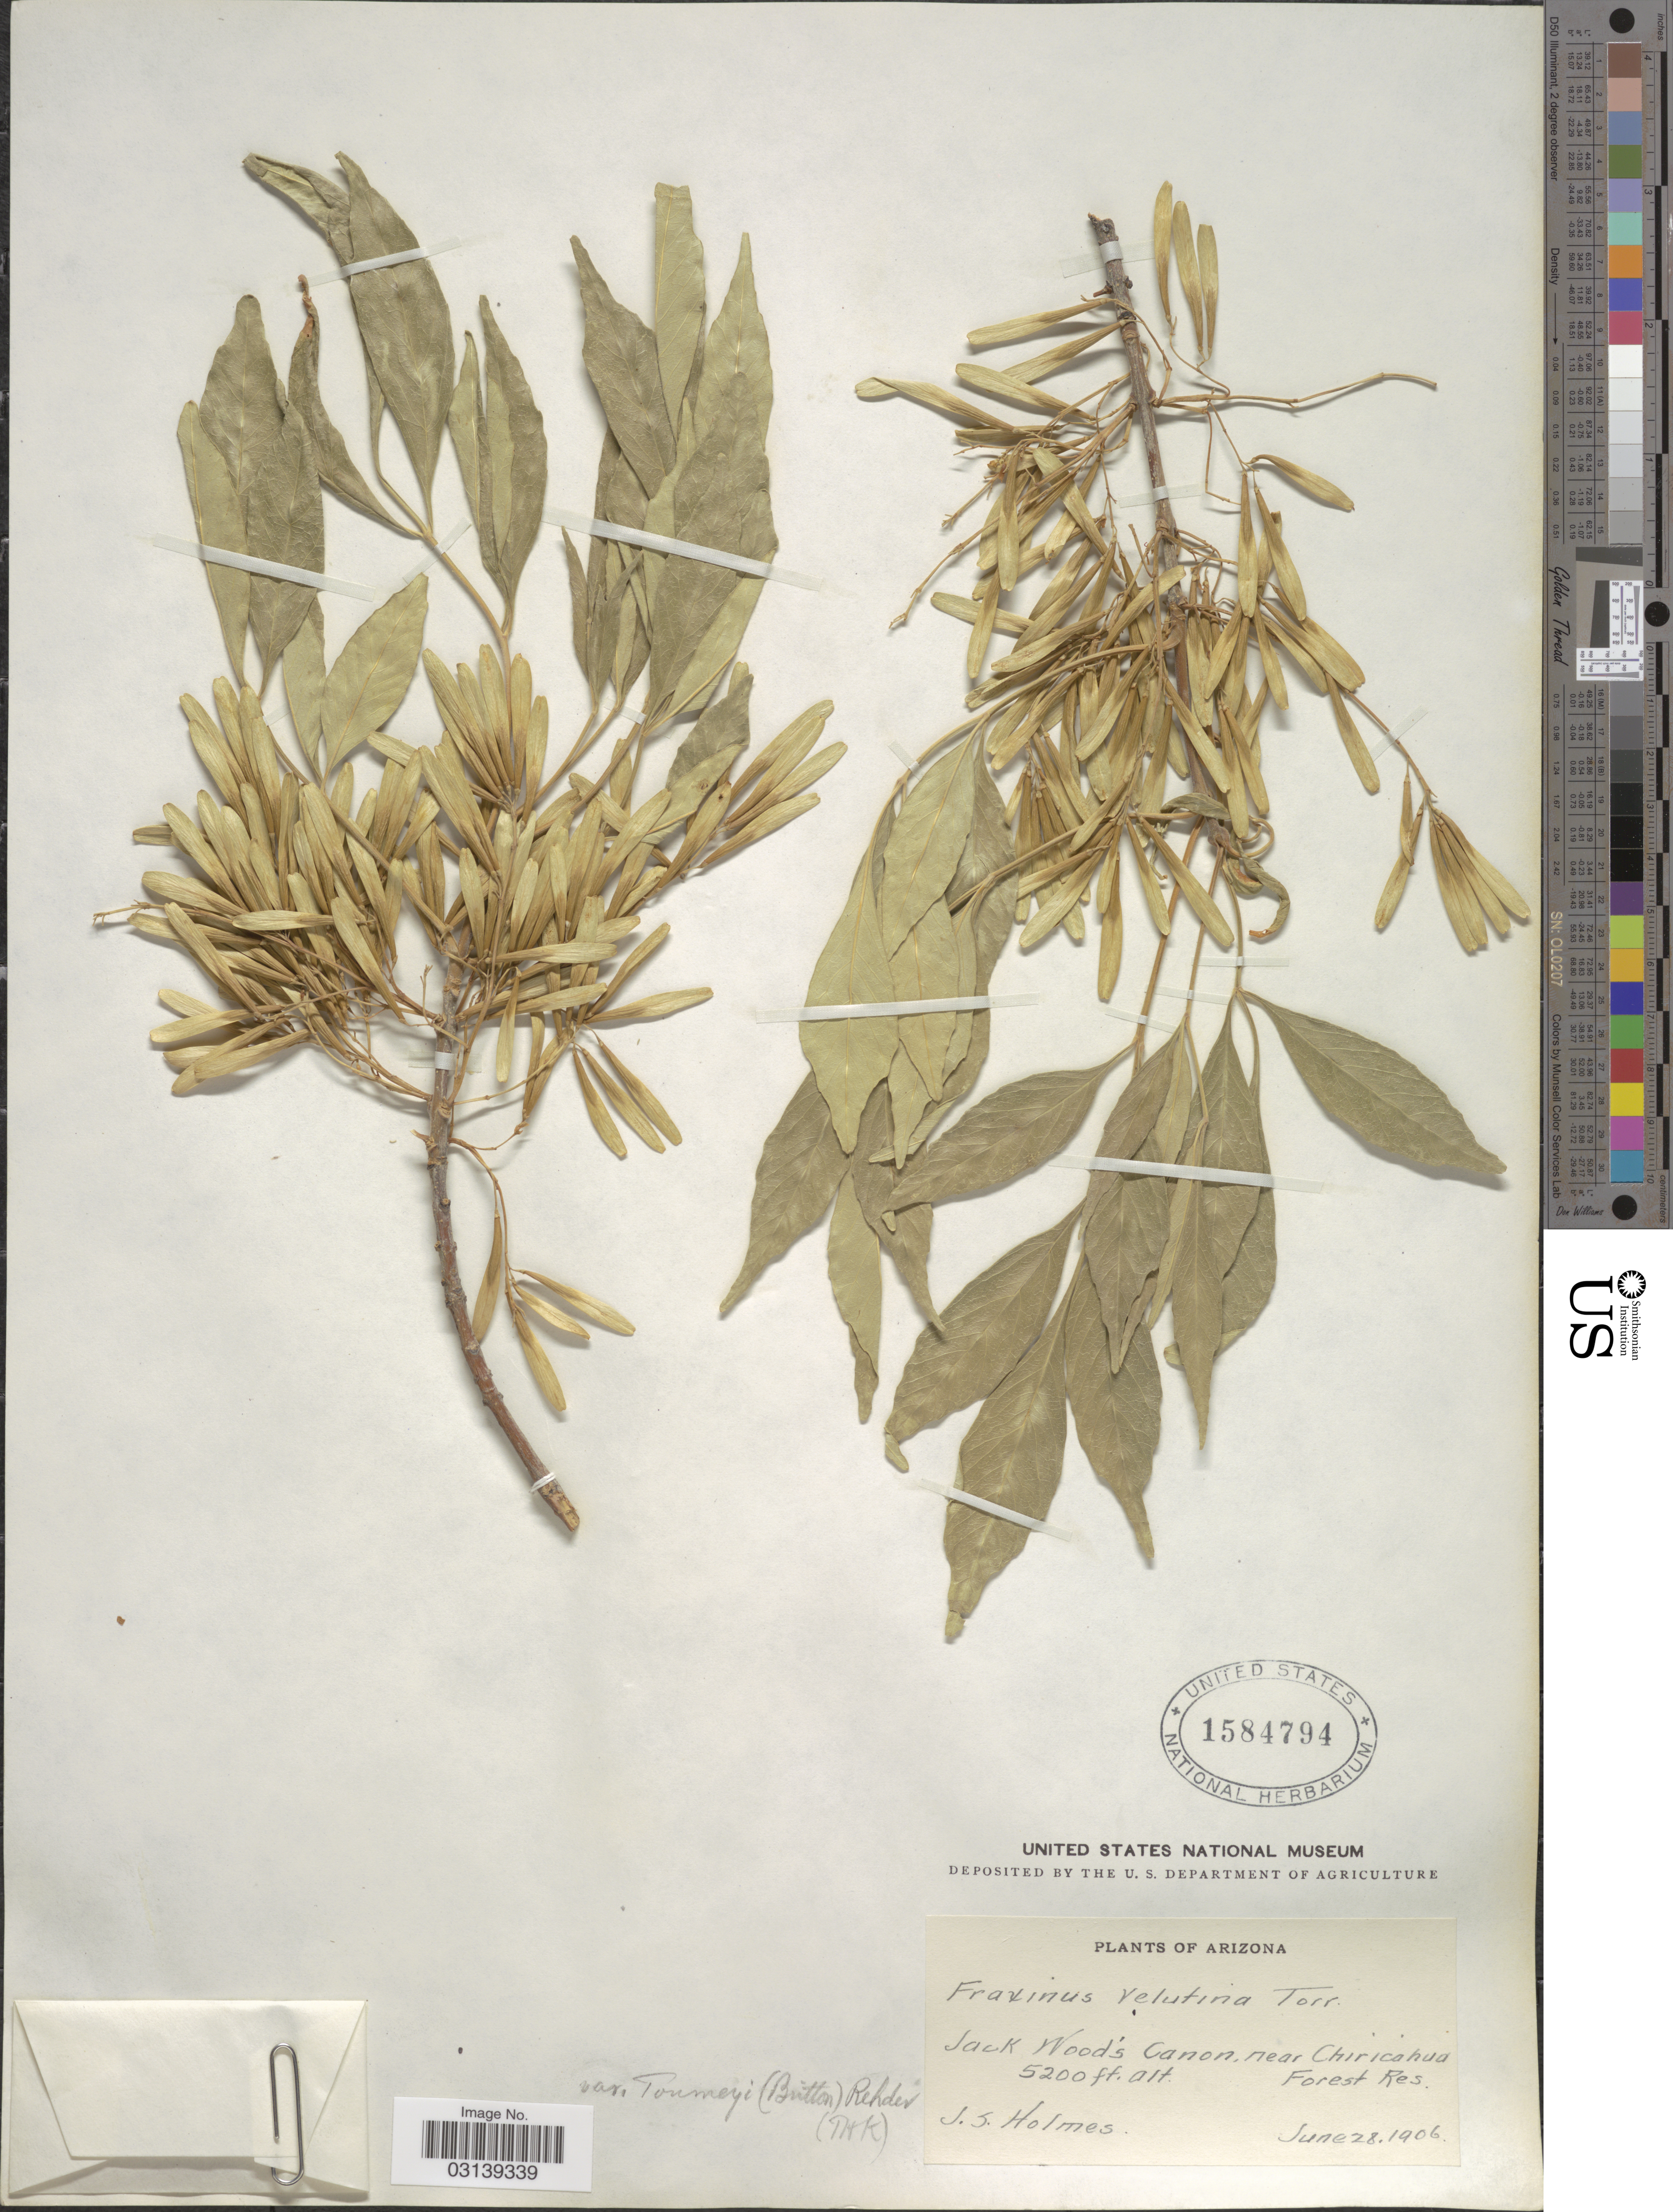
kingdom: Plantae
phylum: Tracheophyta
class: Magnoliopsida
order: Lamiales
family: Oleaceae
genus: Fraxinus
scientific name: Fraxinus velutina var. toumeyi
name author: (Britton) Rehder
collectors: J. Holmes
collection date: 1906-06-28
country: United States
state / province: Arizona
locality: Jack Woods Canon, near Chiricahua Forest Res.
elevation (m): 1585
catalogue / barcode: US 1584794